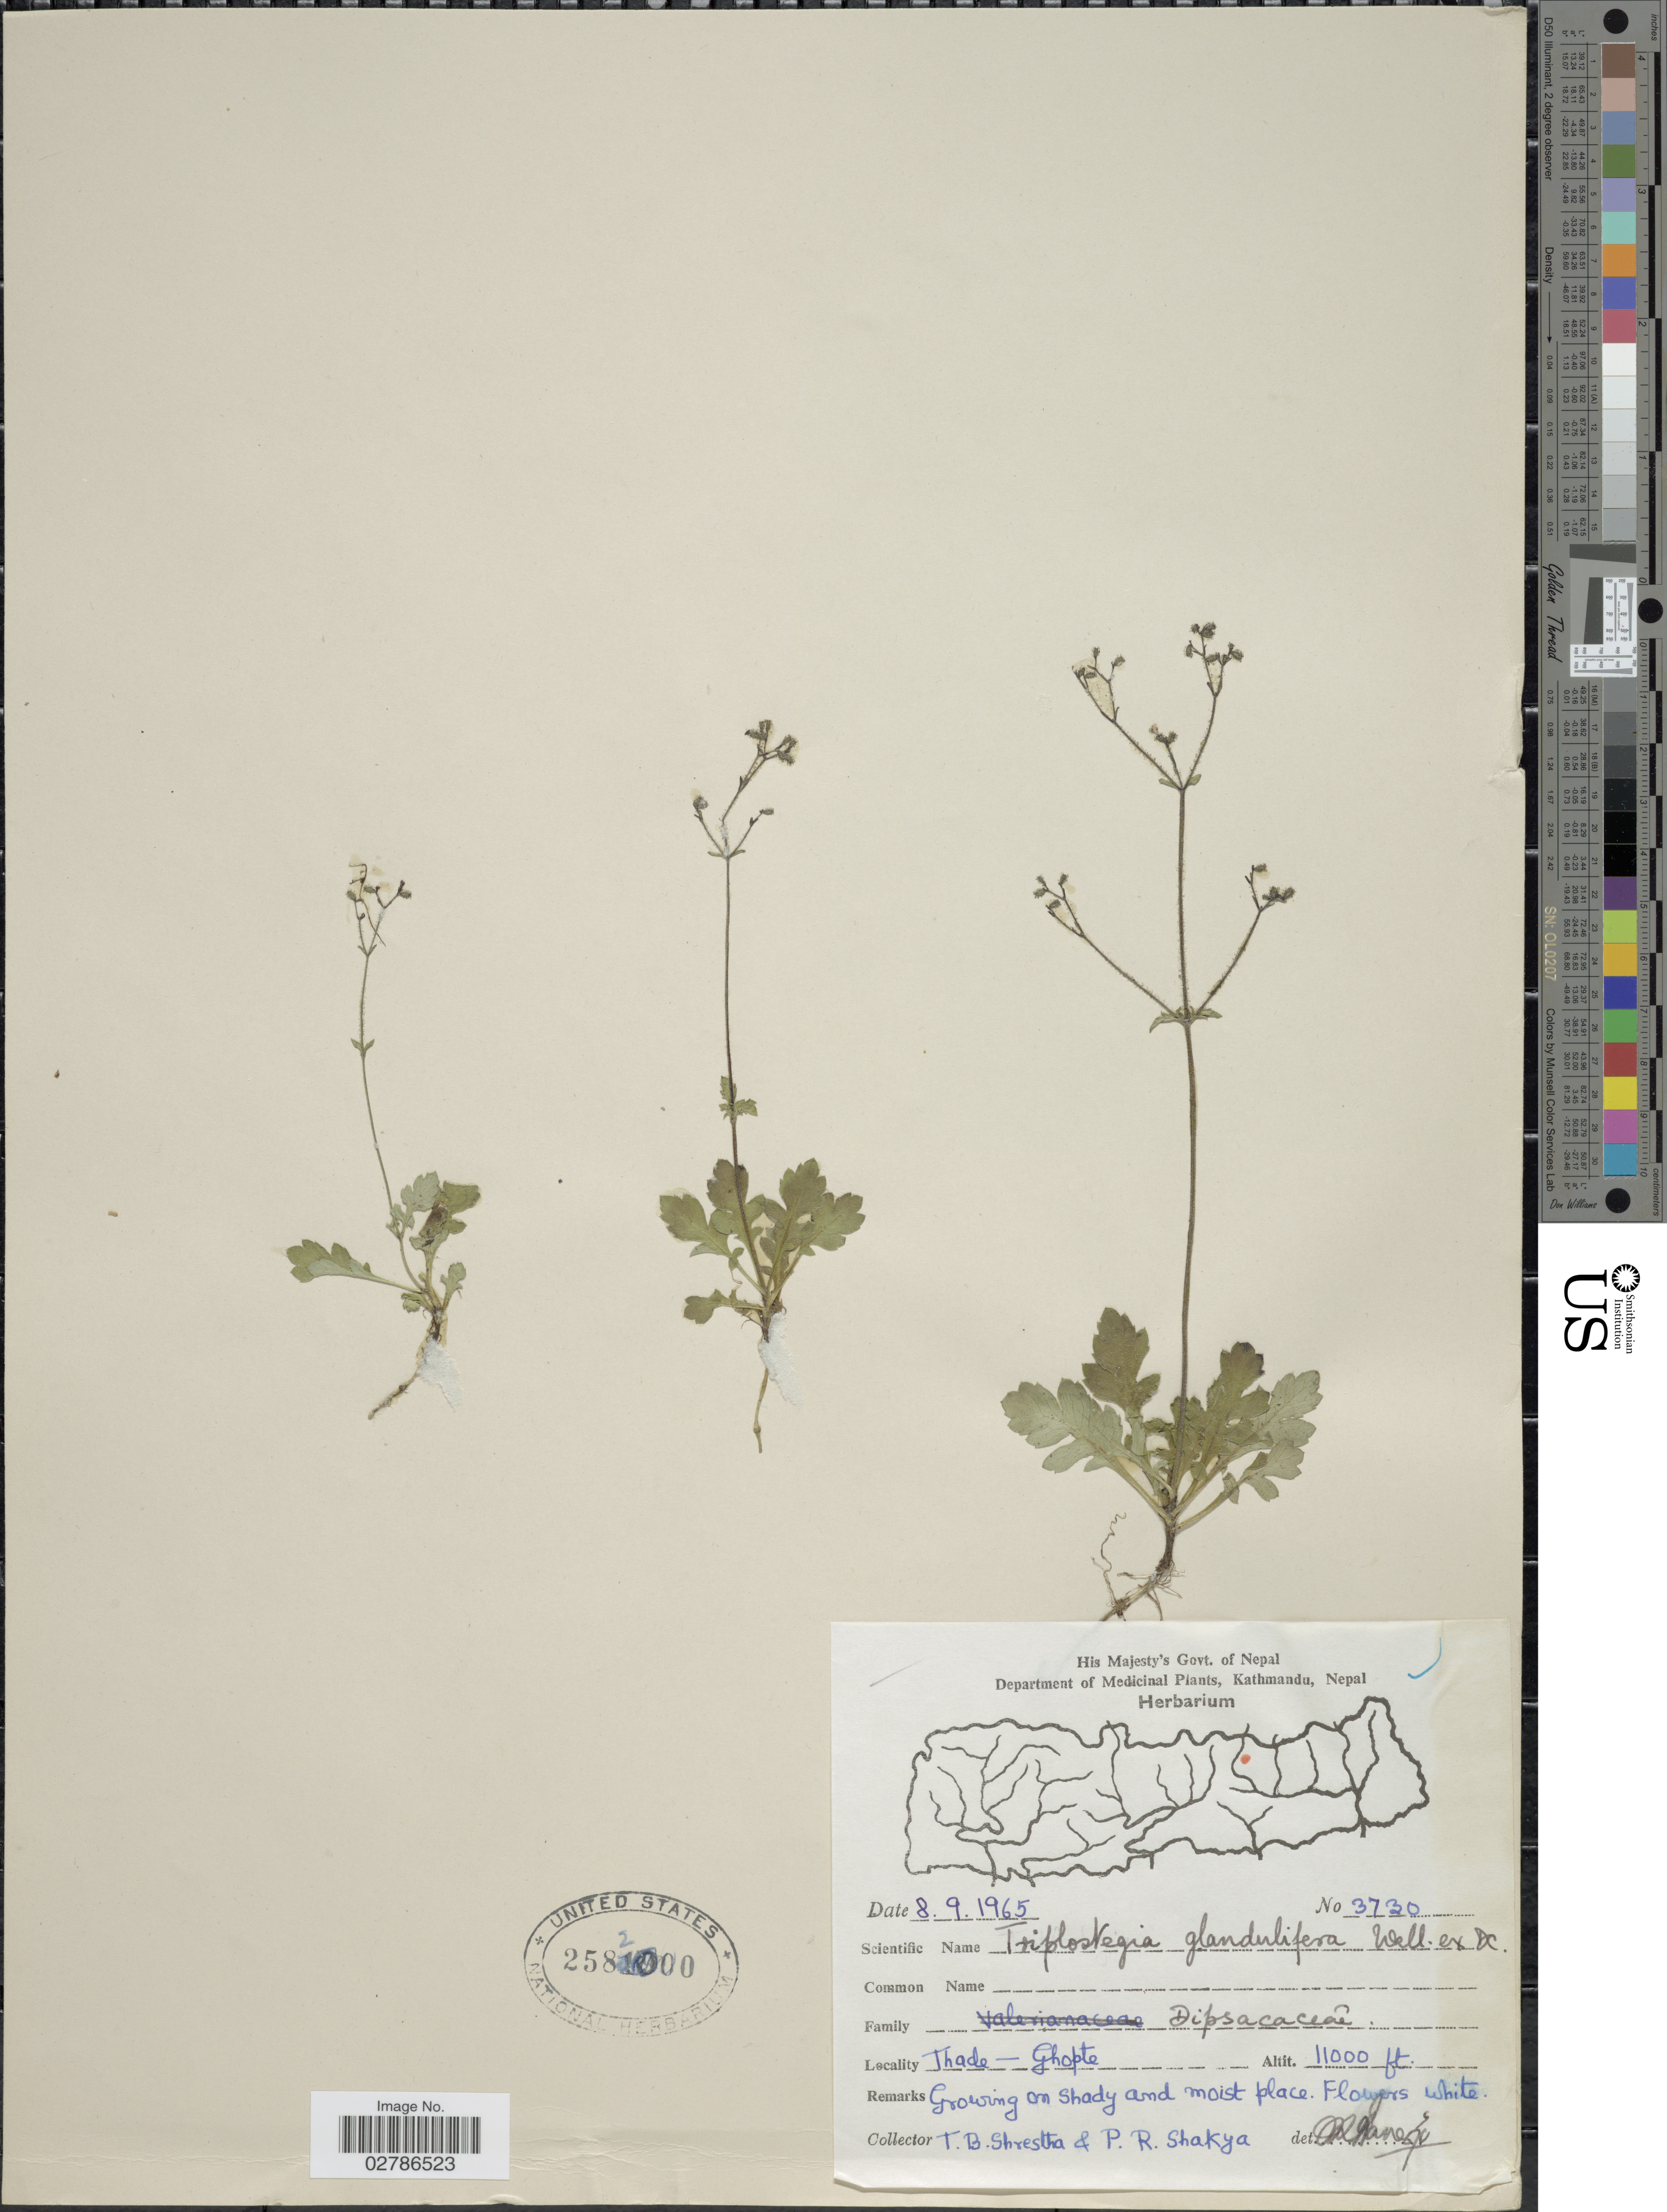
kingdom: Plantae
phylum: Tracheophyta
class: Magnoliopsida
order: Dipsacales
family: Caprifoliaceae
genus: Triplostegia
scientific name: Triplostegia glandulifera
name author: Wall. ex DC.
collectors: T. B. Shrestha & P. Shakya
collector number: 3730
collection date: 1965-09-08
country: Nepal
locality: Thade-Ghopte.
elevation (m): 3353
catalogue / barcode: US 258200